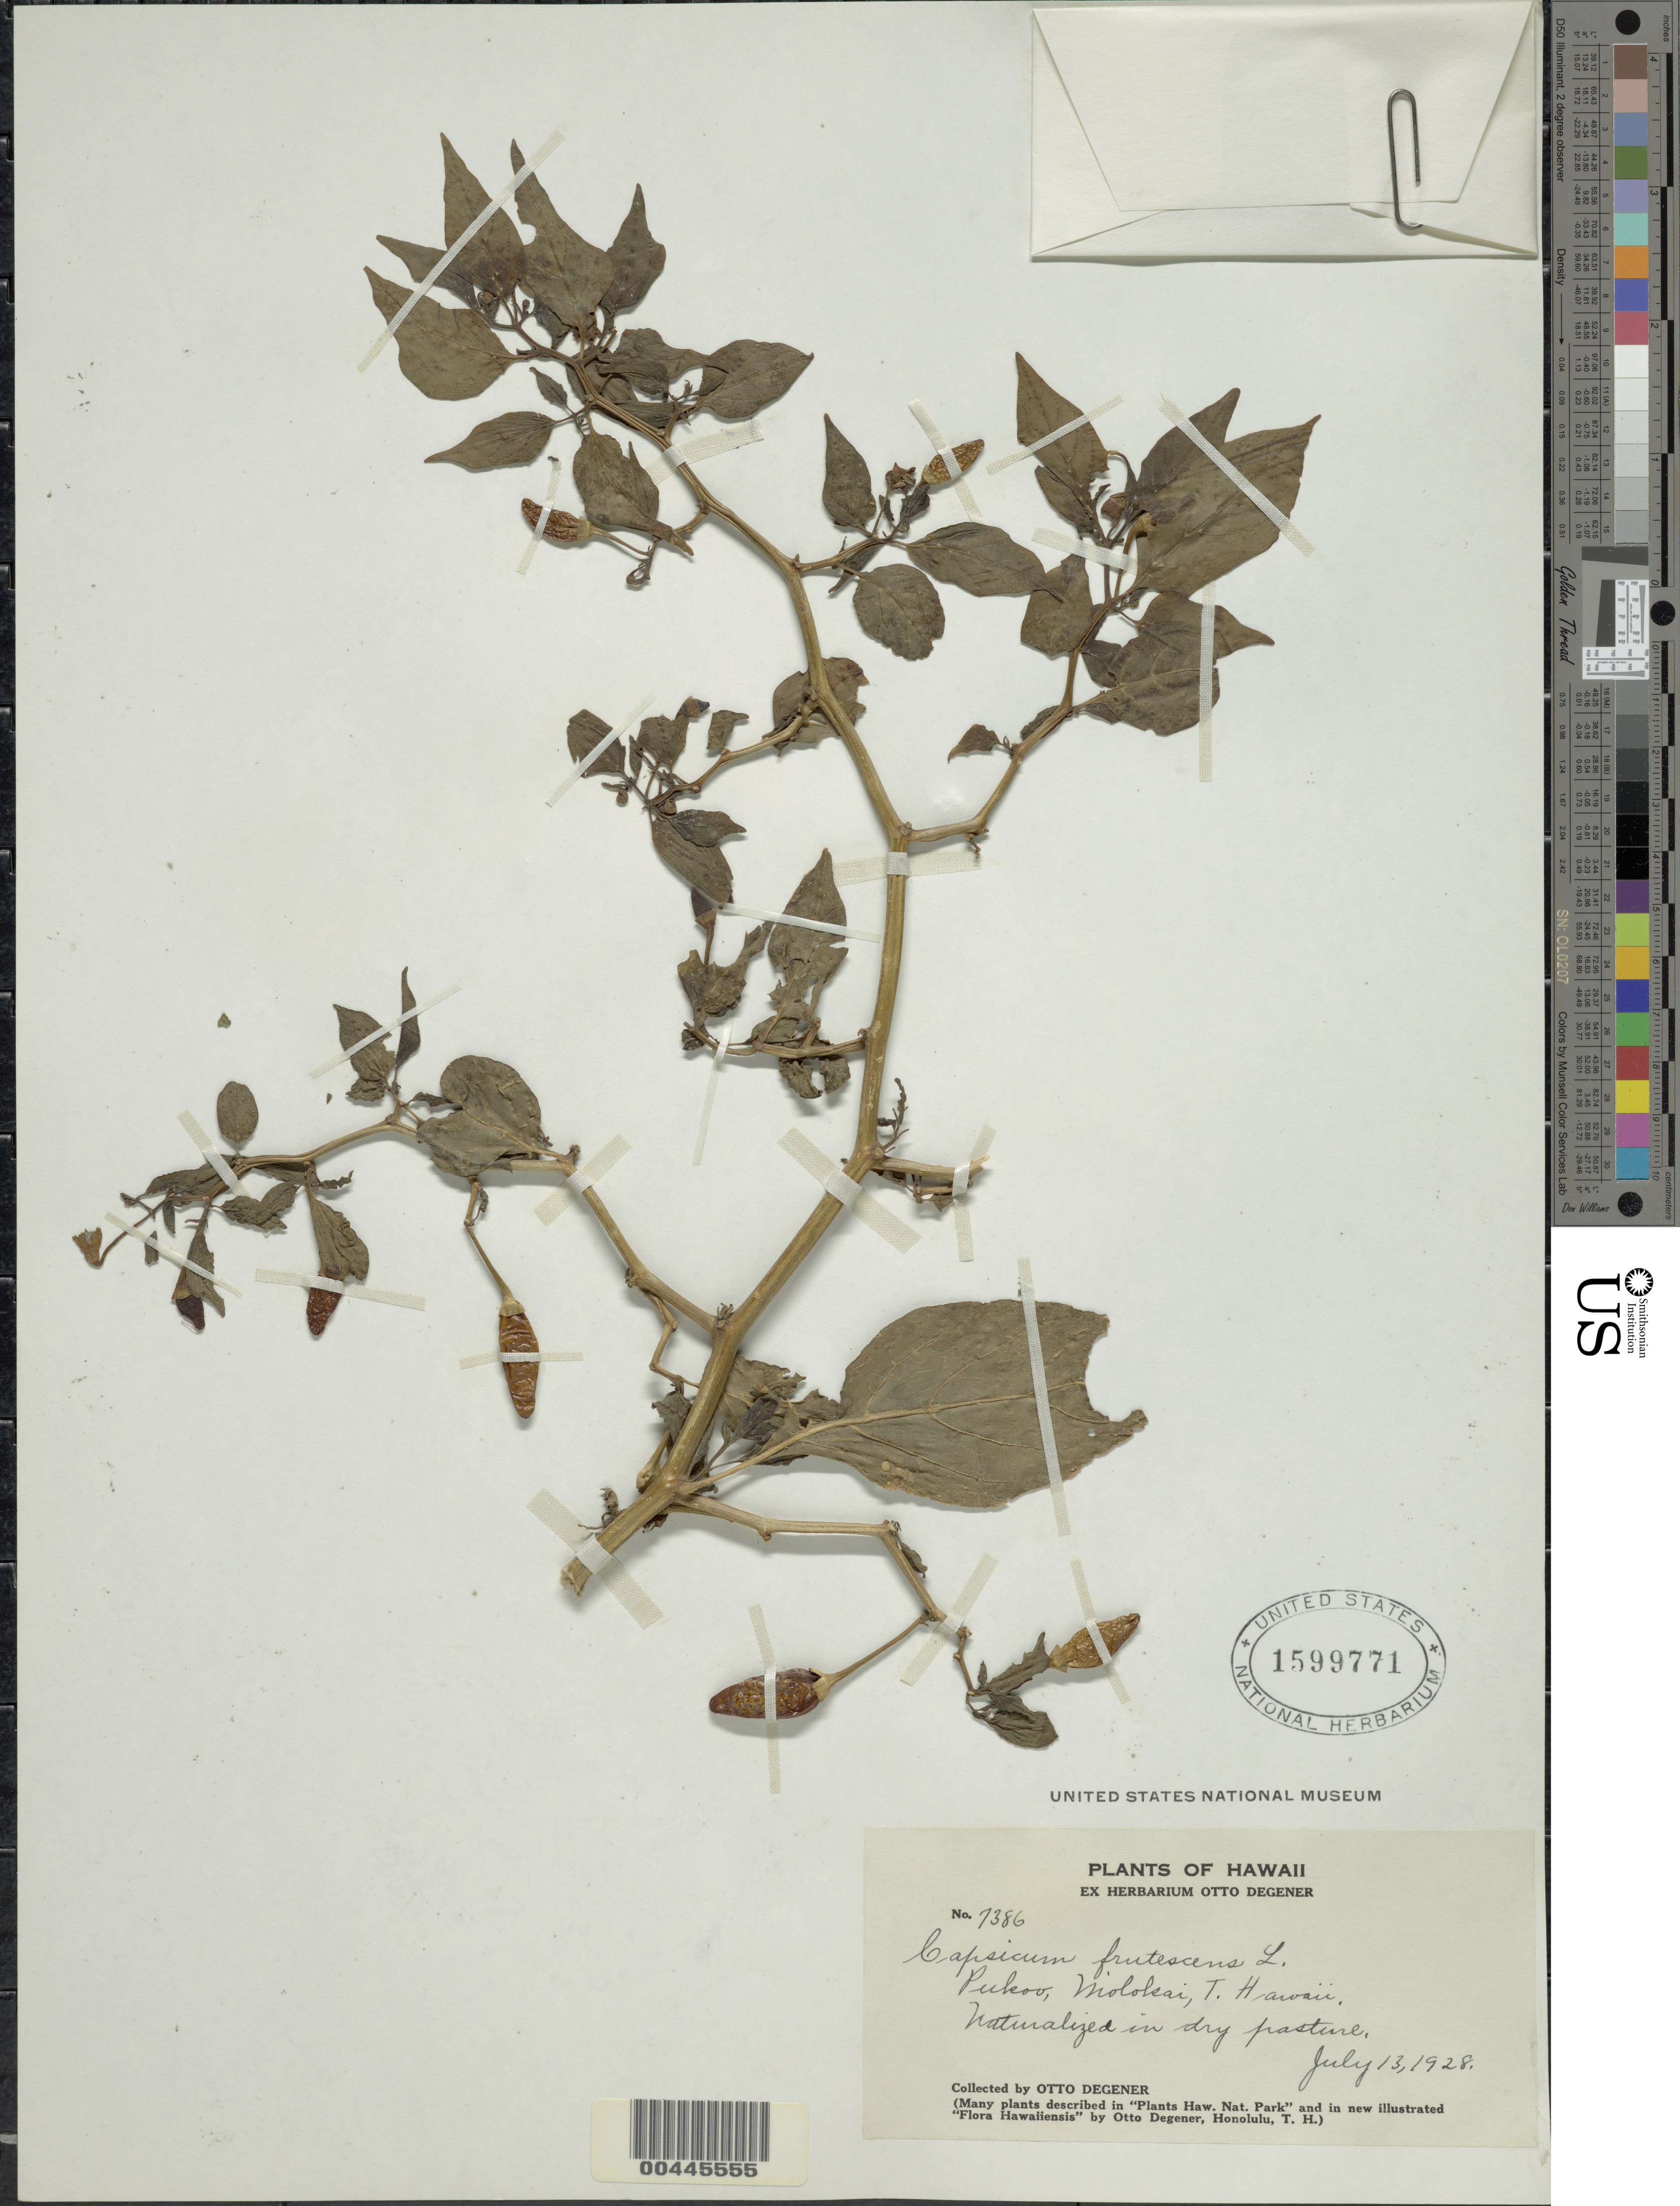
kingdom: Plantae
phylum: Tracheophyta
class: Magnoliopsida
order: Solanales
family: Solanaceae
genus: Capsicum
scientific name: Capsicum frutescens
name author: L.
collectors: O. Degener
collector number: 7386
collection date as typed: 13 Jul 1928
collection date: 1928-07-13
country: United States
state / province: Hawaii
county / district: Maui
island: Moloka'i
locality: Pukoo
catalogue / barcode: US 1599771